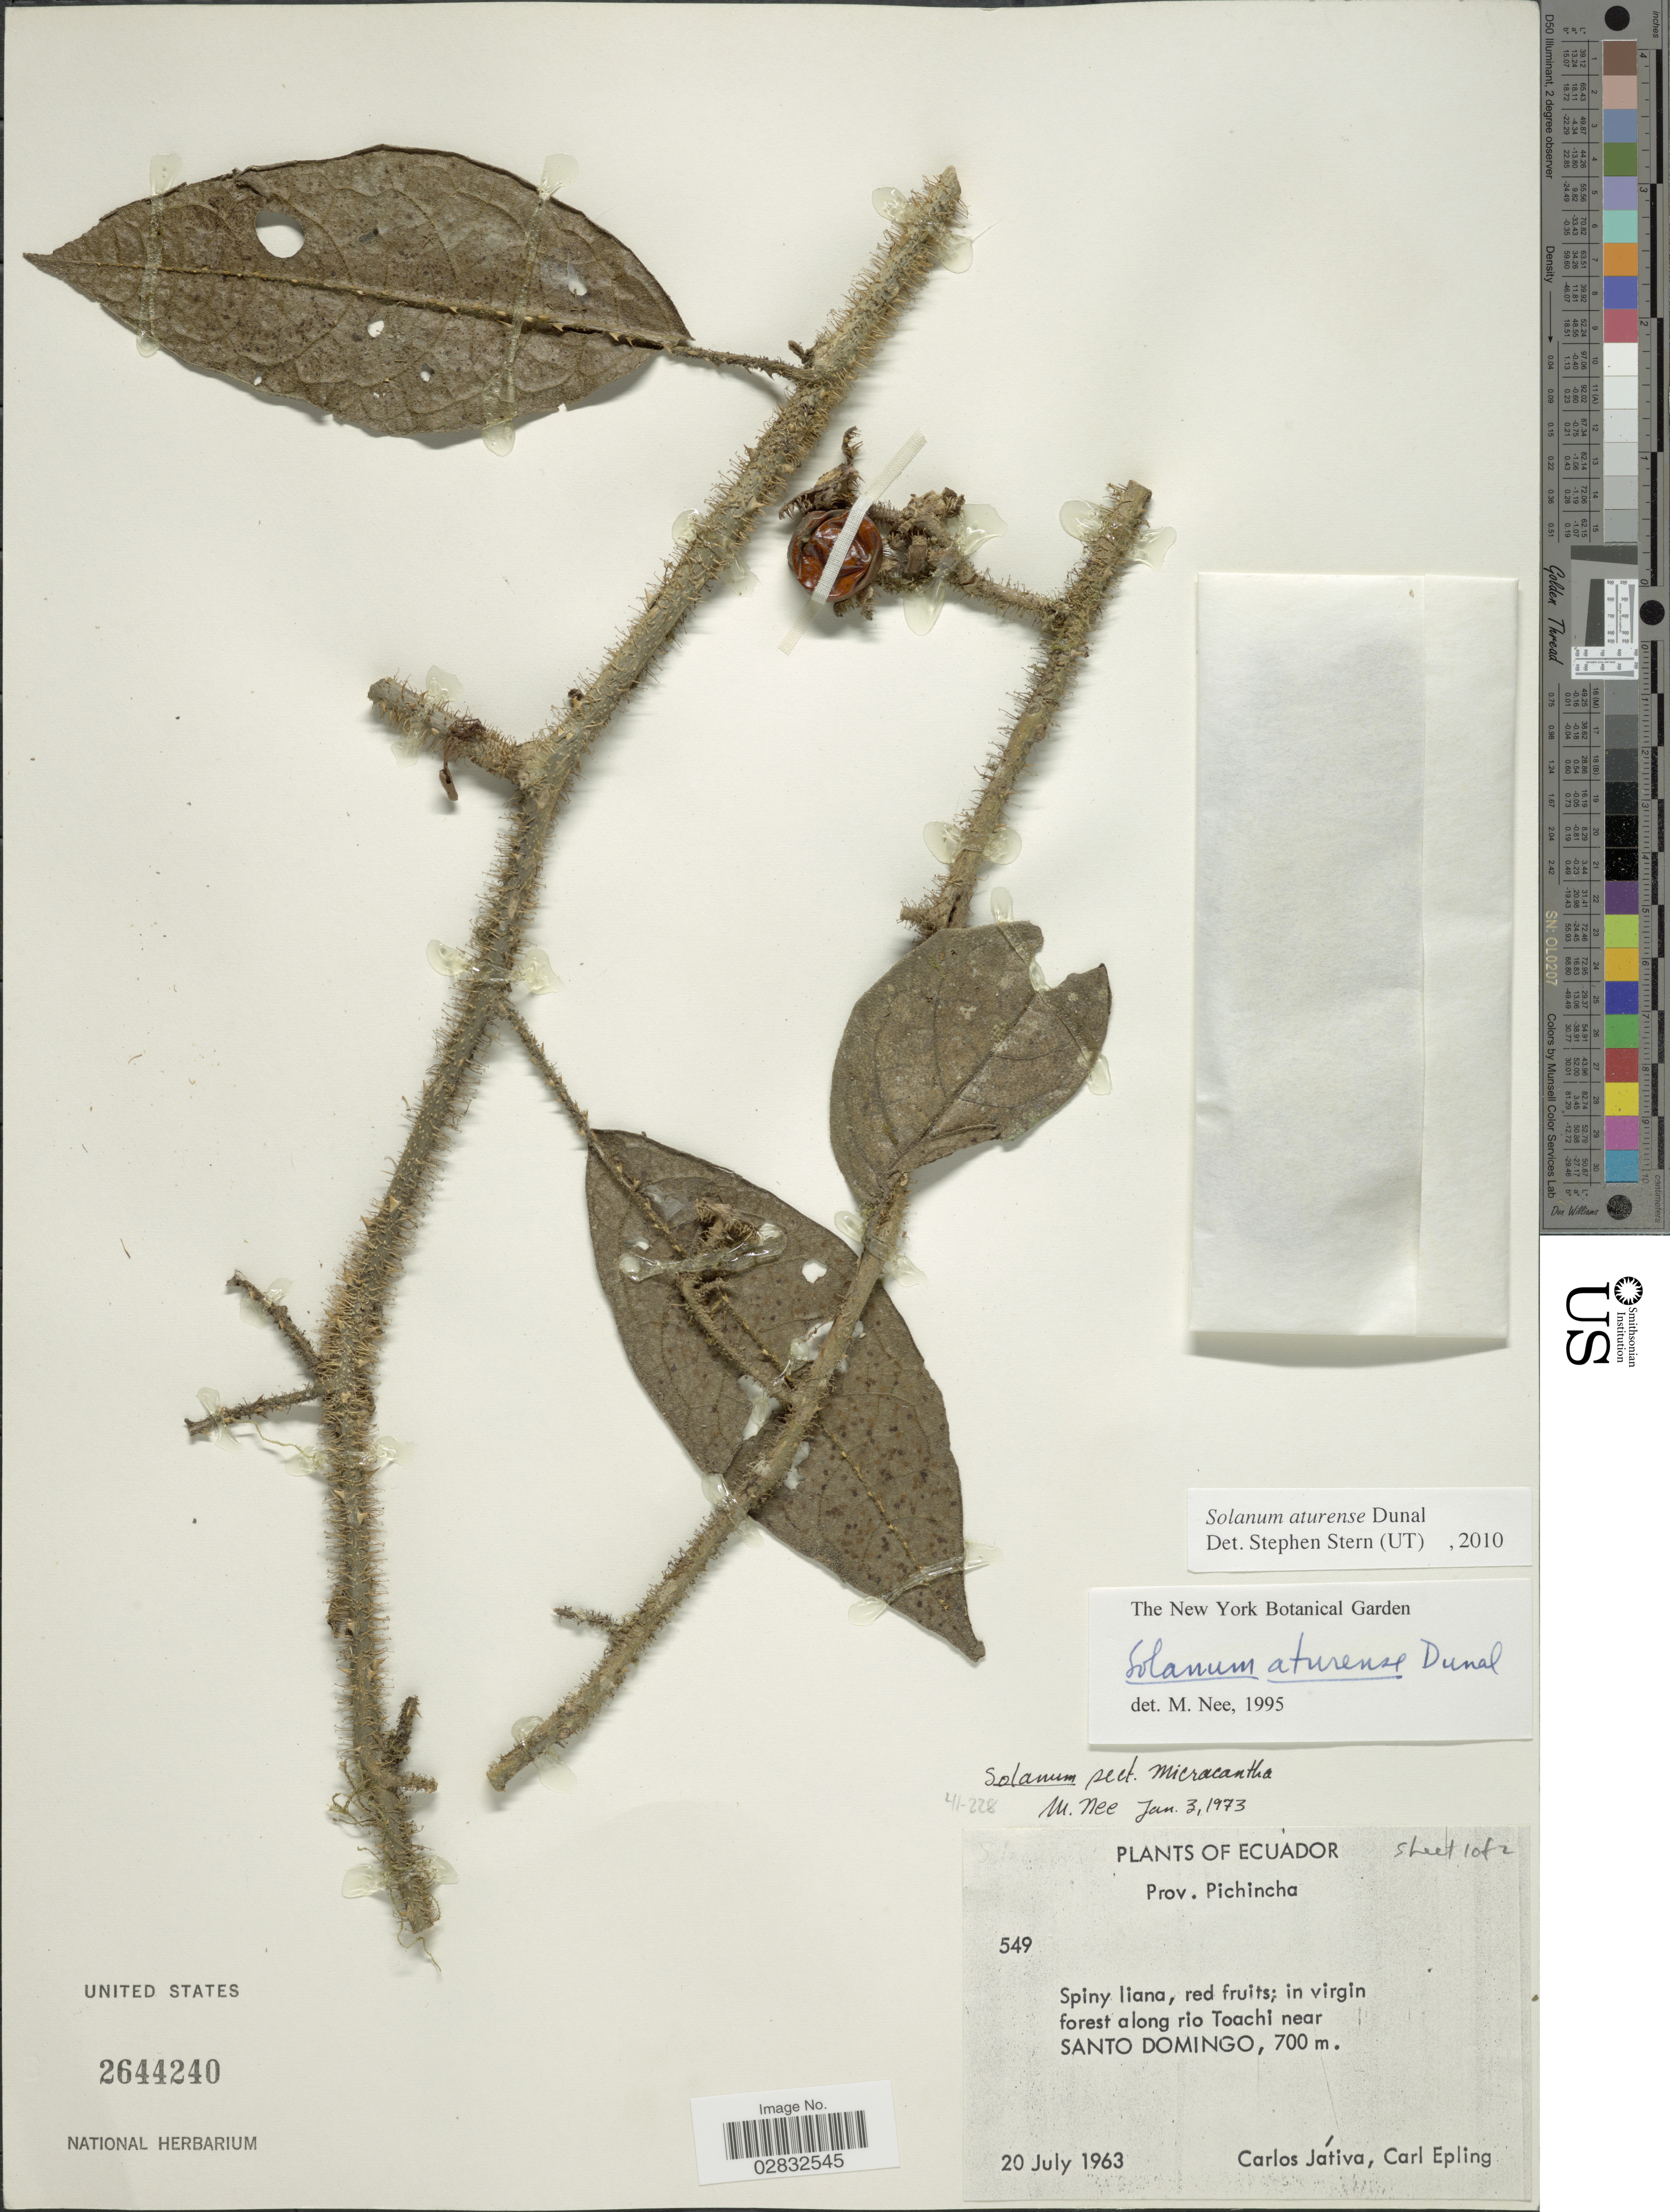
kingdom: Plantae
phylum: Tracheophyta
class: Magnoliopsida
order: Solanales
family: Solanaceae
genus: Solanum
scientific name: Solanum aturense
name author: Dunal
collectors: C. D. Játiva & C. C. Epling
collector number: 549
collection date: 1963-07-20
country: Ecuador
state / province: Pichincha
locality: In virgin forest along rio Toachi near Santo Domingo.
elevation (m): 700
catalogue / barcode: US 2644240